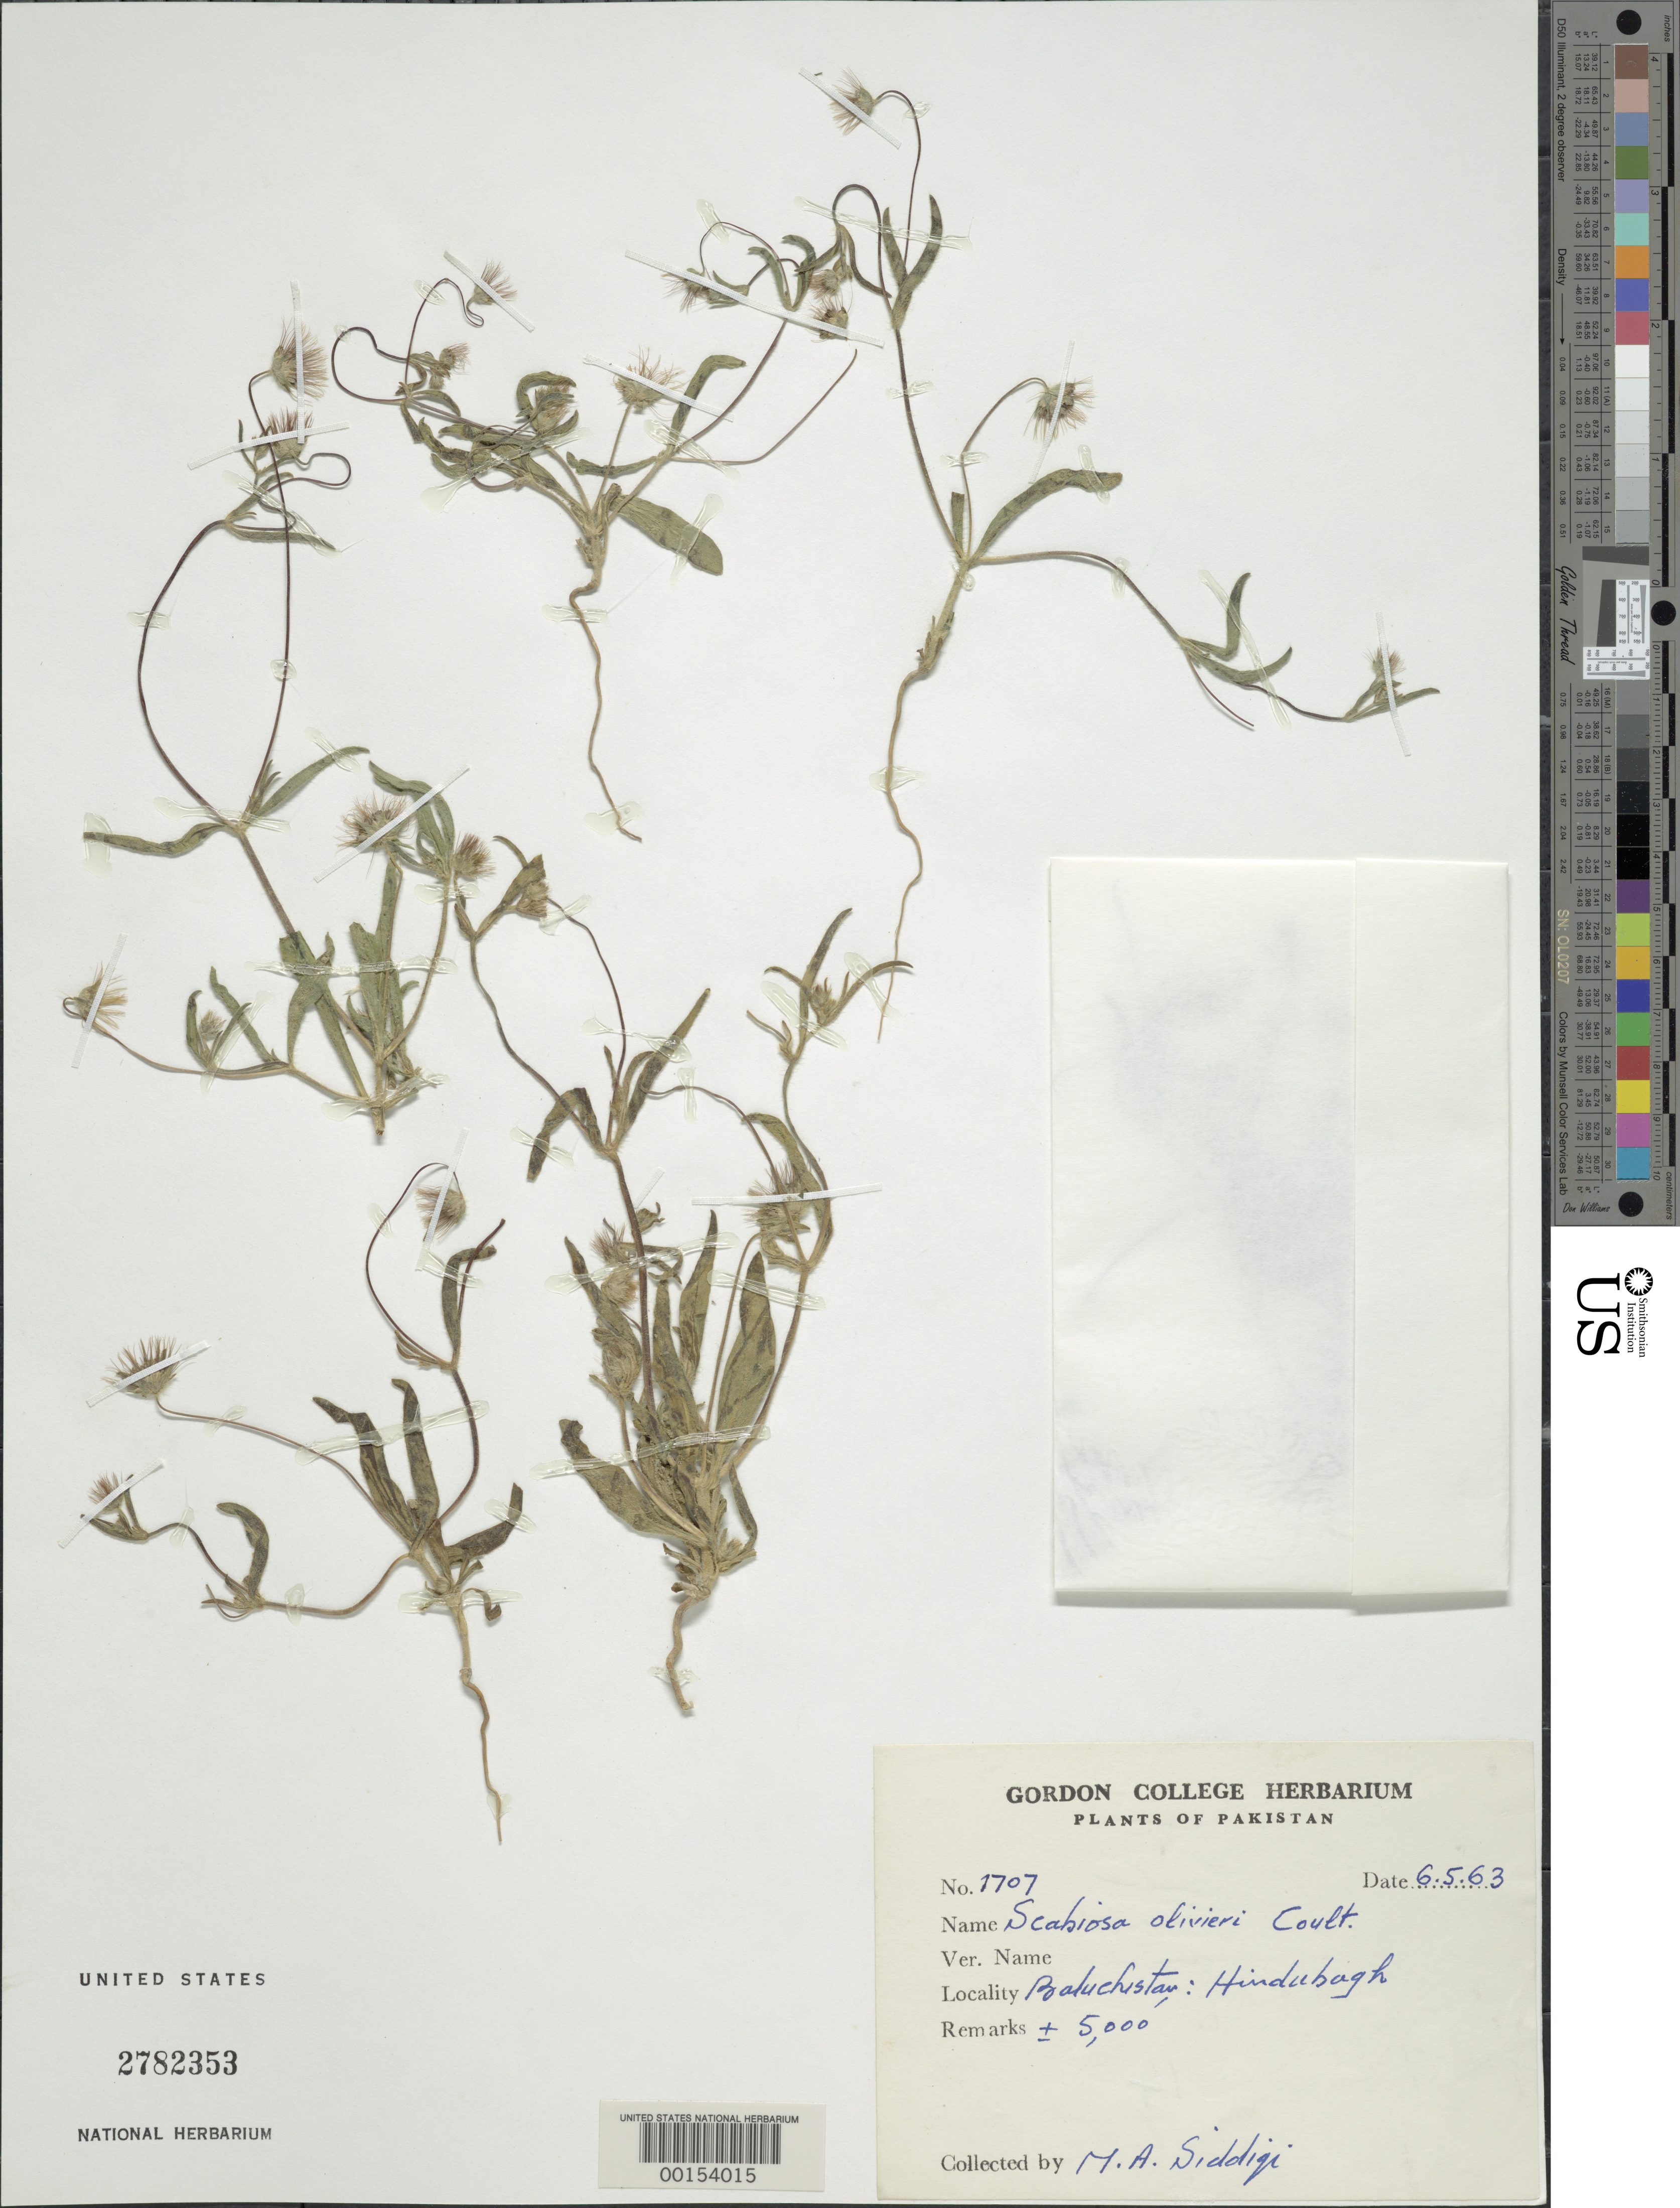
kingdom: Plantae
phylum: Tracheophyta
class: Magnoliopsida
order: Dipsacales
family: Caprifoliaceae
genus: Scabiosa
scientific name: Scabiosa olivieri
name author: Coult.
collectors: M. Siddiqi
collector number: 1707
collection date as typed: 05 Jun 1963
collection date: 1963-06-05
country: Pakistan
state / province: Balochistan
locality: Baluchistan (= Balochistan), Hindubagh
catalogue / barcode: US 2782353